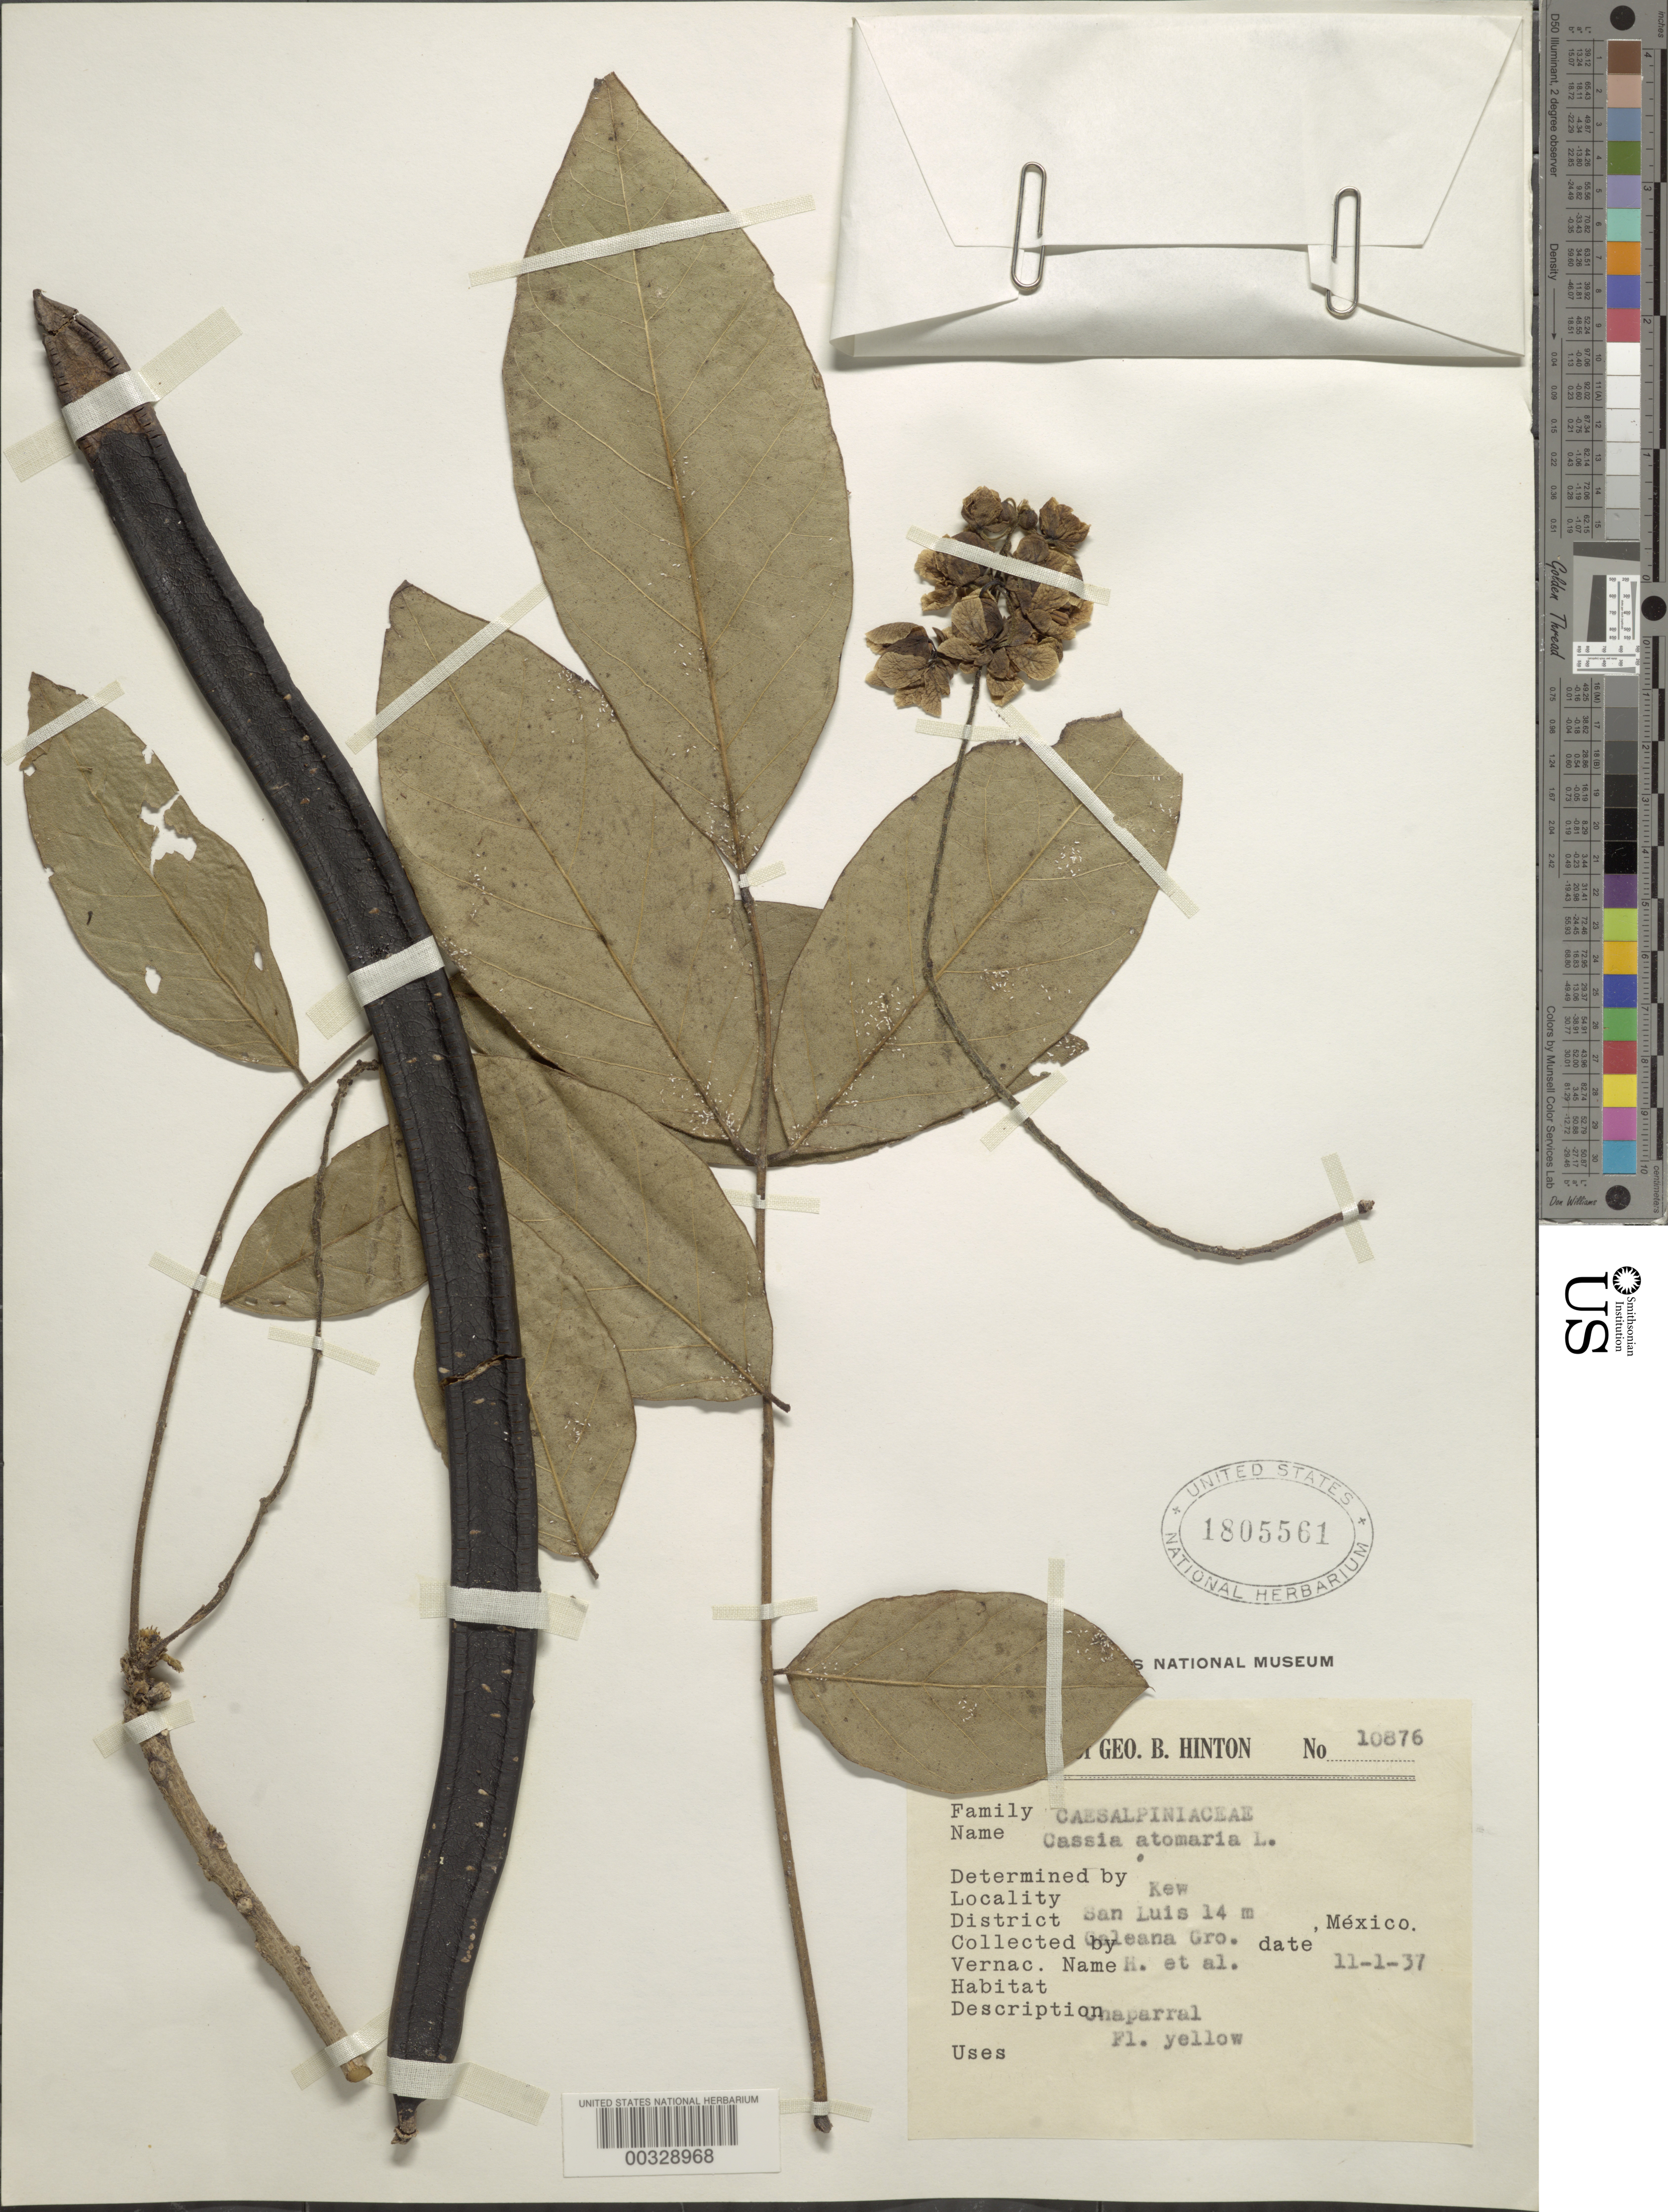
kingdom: Plantae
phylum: Tracheophyta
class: Magnoliopsida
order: Fabales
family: Fabaceae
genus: Senna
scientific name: Senna mollissima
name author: (Humb. & Bonpl. ex Willd.) H.S. Irwin & Barneby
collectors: G. Hilton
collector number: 10876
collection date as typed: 01 Nov 1937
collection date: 1937-11-01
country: Mexico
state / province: Guerrero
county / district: Tecpan De Galeana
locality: Galeana mun. (?), San Luis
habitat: Chaparral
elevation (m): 14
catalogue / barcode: US 1805561